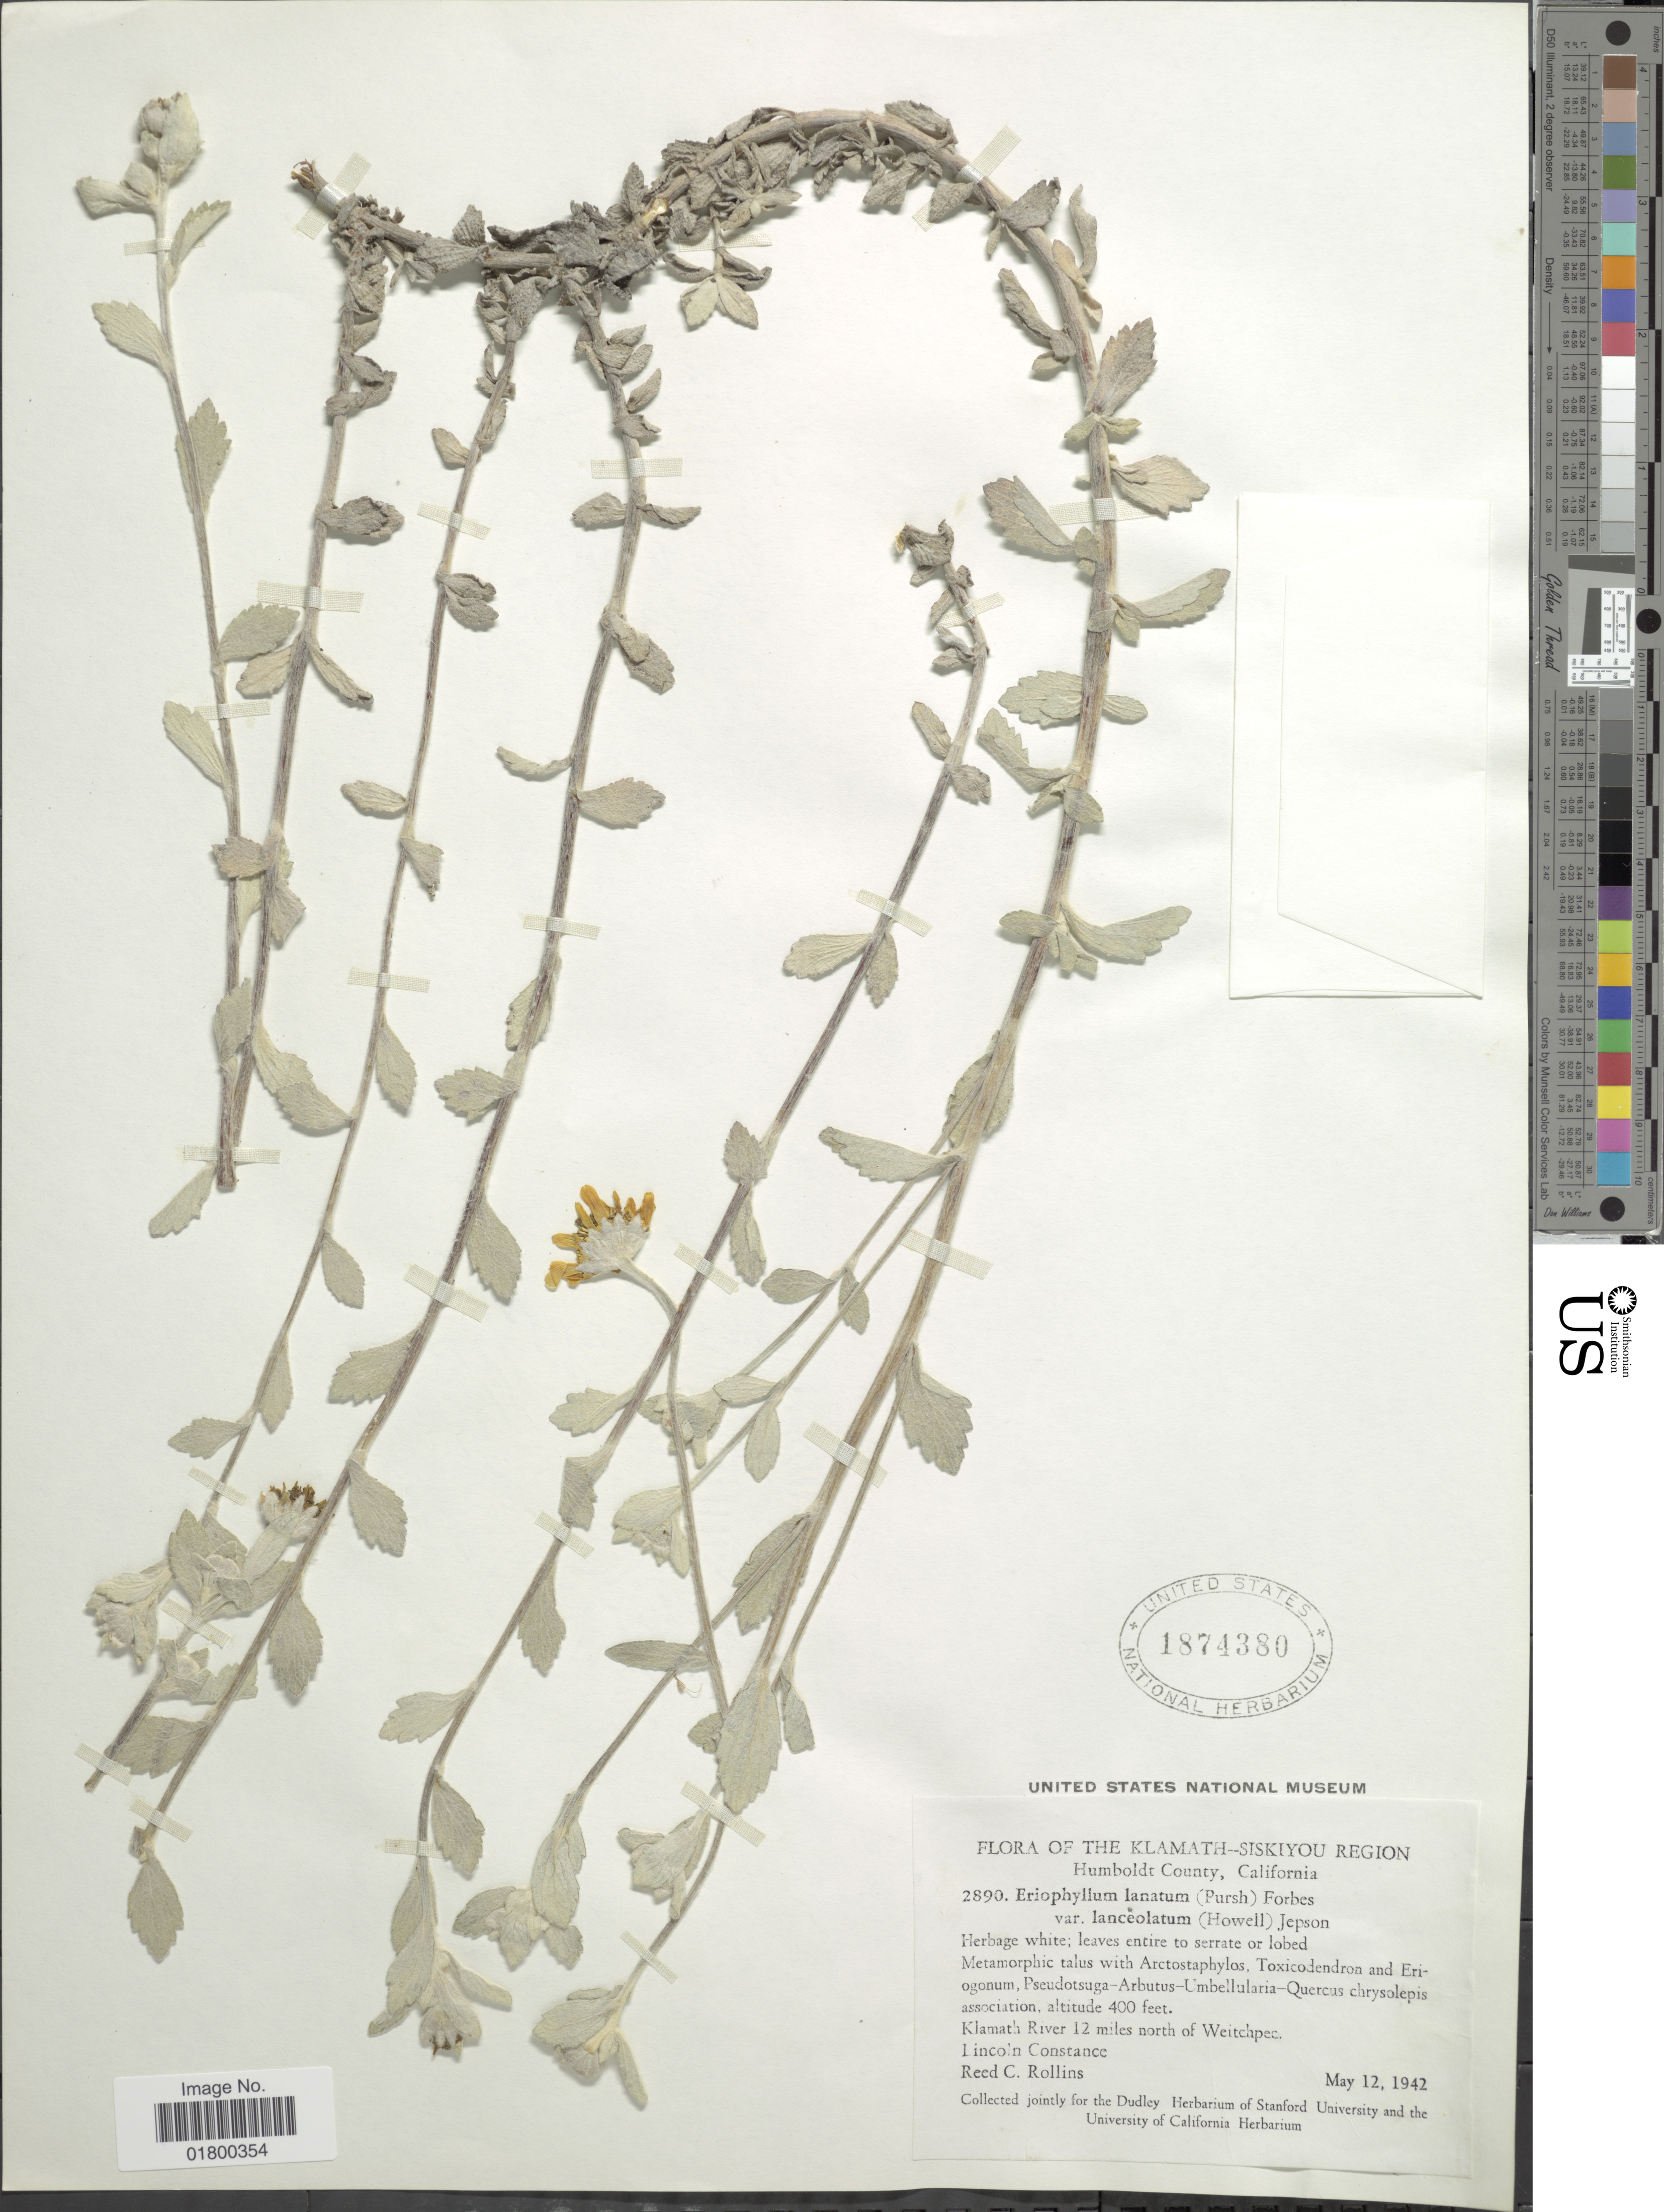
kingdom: Plantae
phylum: Tracheophyta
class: Magnoliopsida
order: Asterales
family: Asteraceae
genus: Eriophyllum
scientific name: Eriophyllum lanatum var. lanceolatum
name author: (Howell) Jeps.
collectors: L. Constance & R. C. Rollins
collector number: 2890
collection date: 1942-05-12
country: United States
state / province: California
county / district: Humboldt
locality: The Klamath-Siskiyou Region, Humboldt County, California, Klamath River 12 miles north of Weitchpec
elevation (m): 122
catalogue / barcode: US 1874380